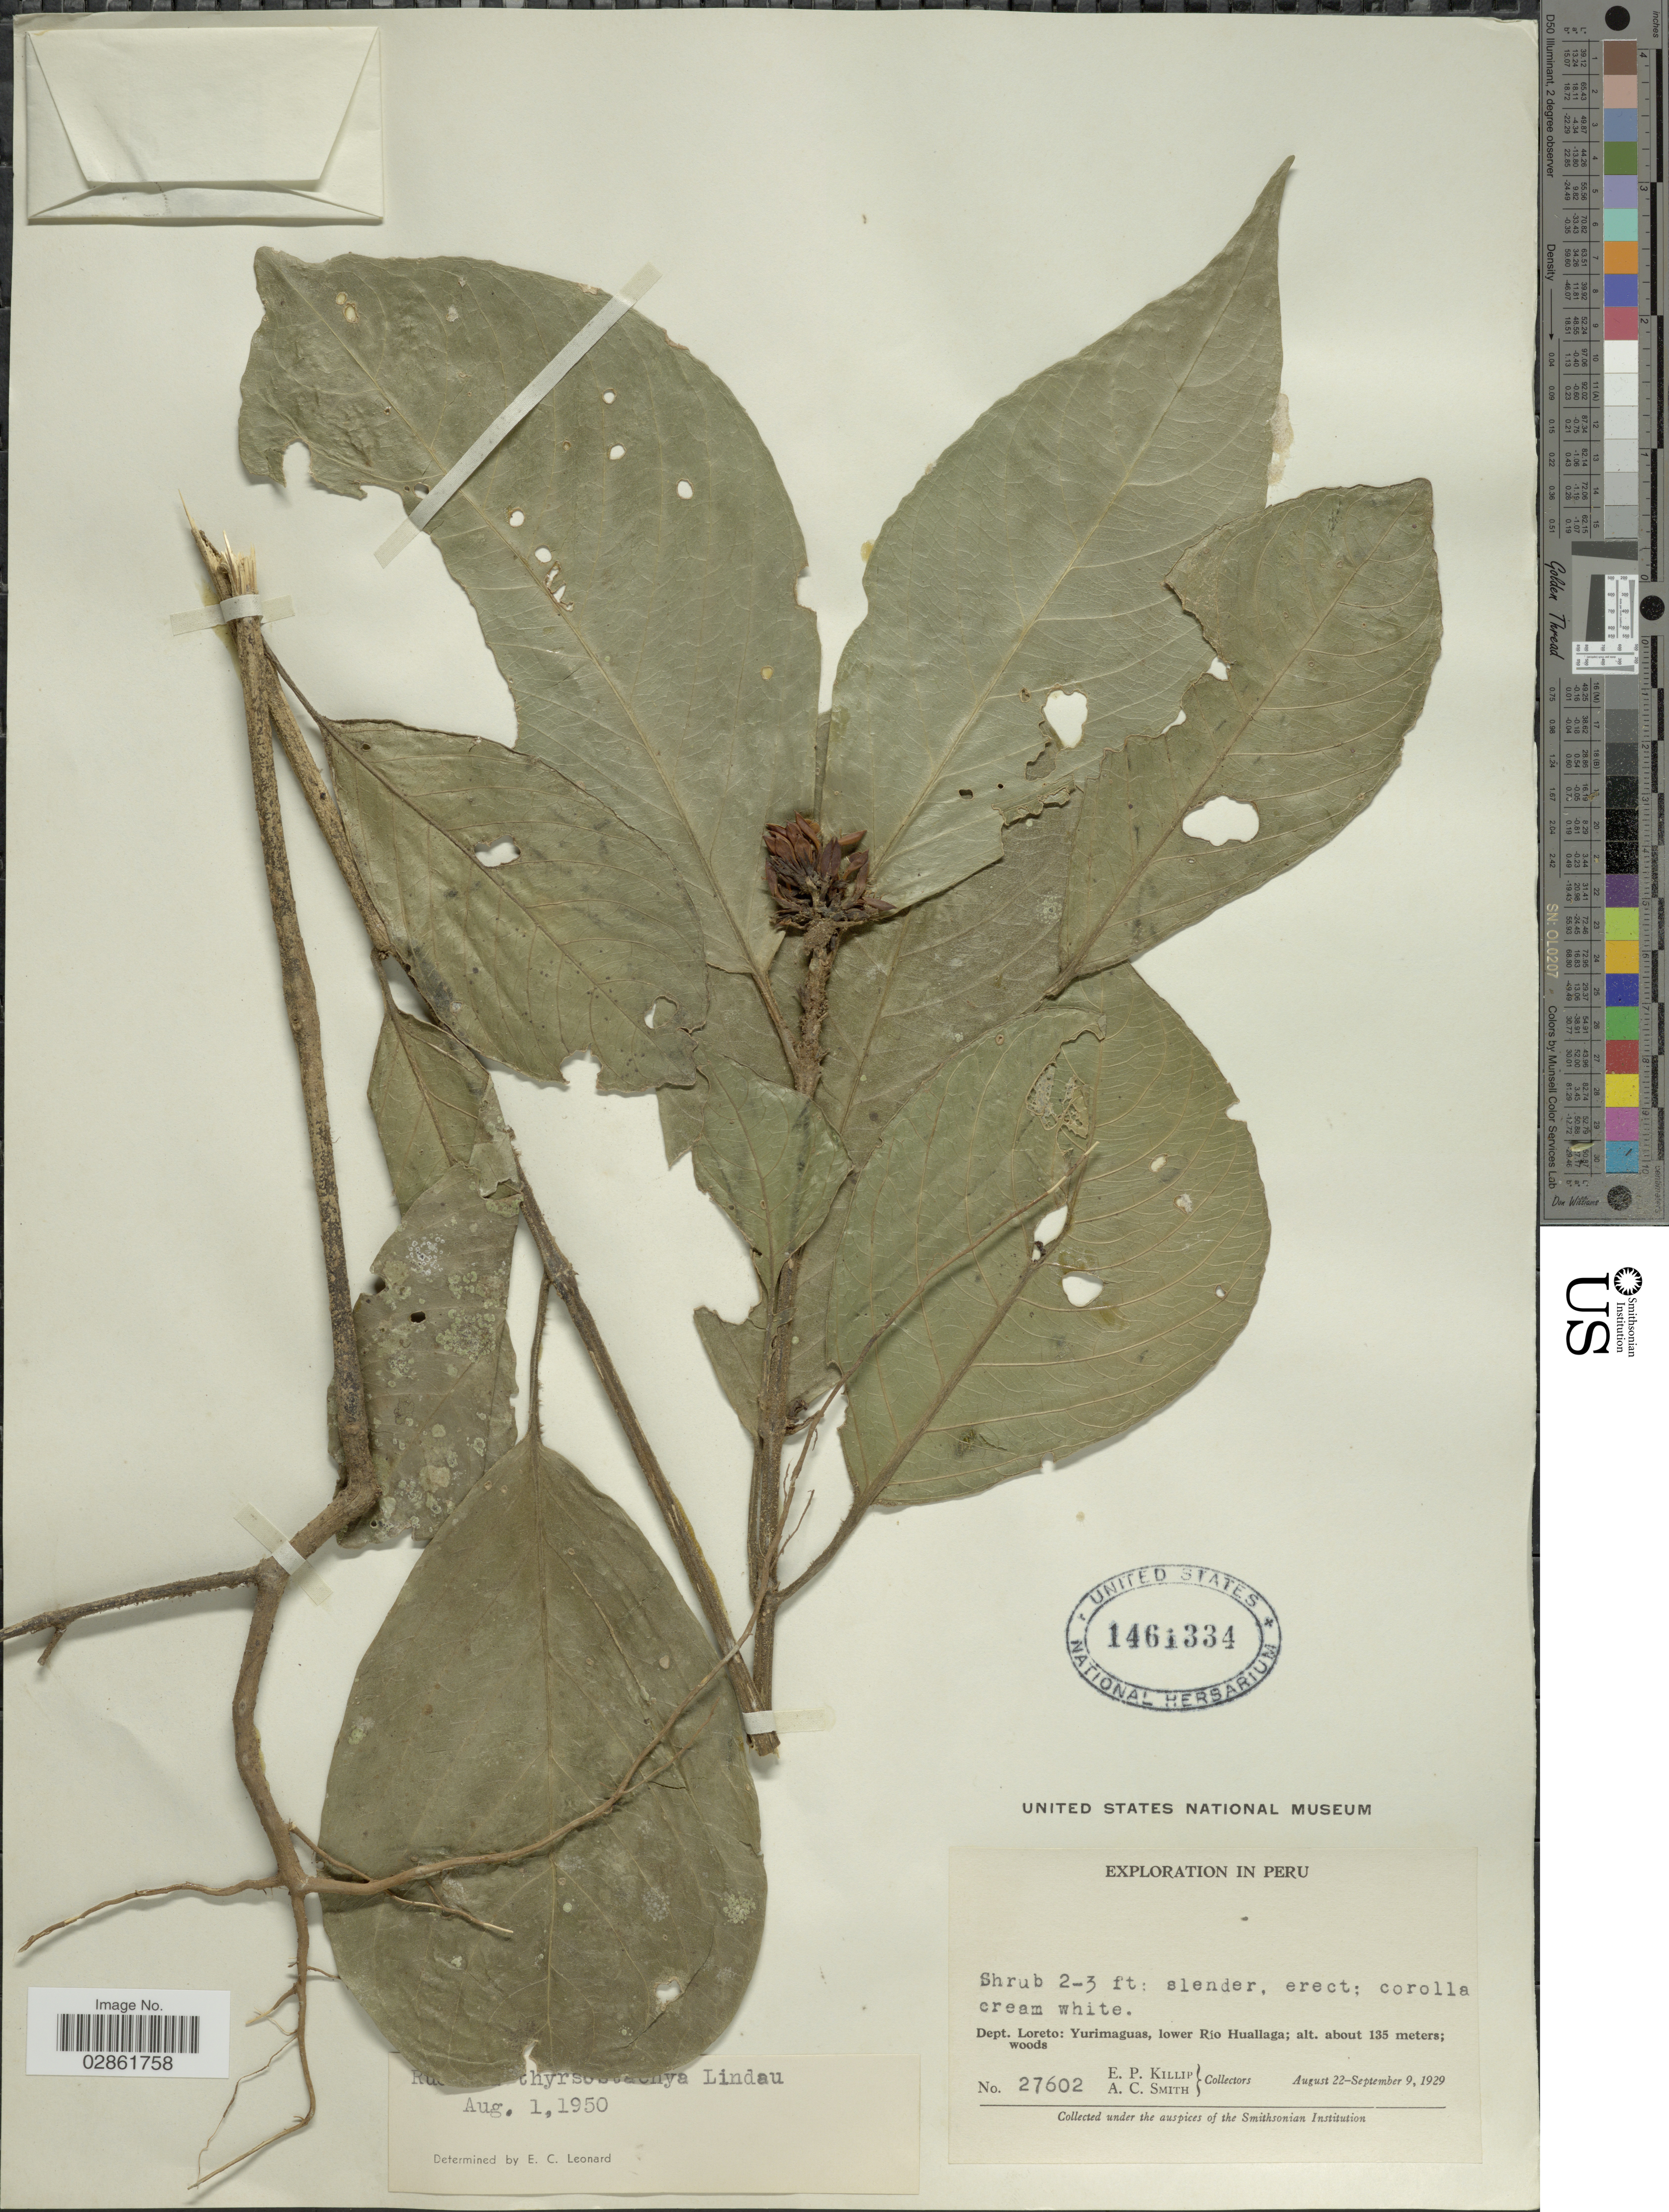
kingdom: Plantae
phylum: Tracheophyta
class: Magnoliopsida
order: Lamiales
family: Acanthaceae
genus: Ruellia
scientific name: Ruellia proxima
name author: Lindau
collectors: E. P. Killip & A. C. Smith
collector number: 27602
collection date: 1929-08-22/1929-09-09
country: Peru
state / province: Loreto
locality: Dept. Loreto: Yurimaguas, lower Rio Huallaga.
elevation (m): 135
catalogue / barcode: US 1461334